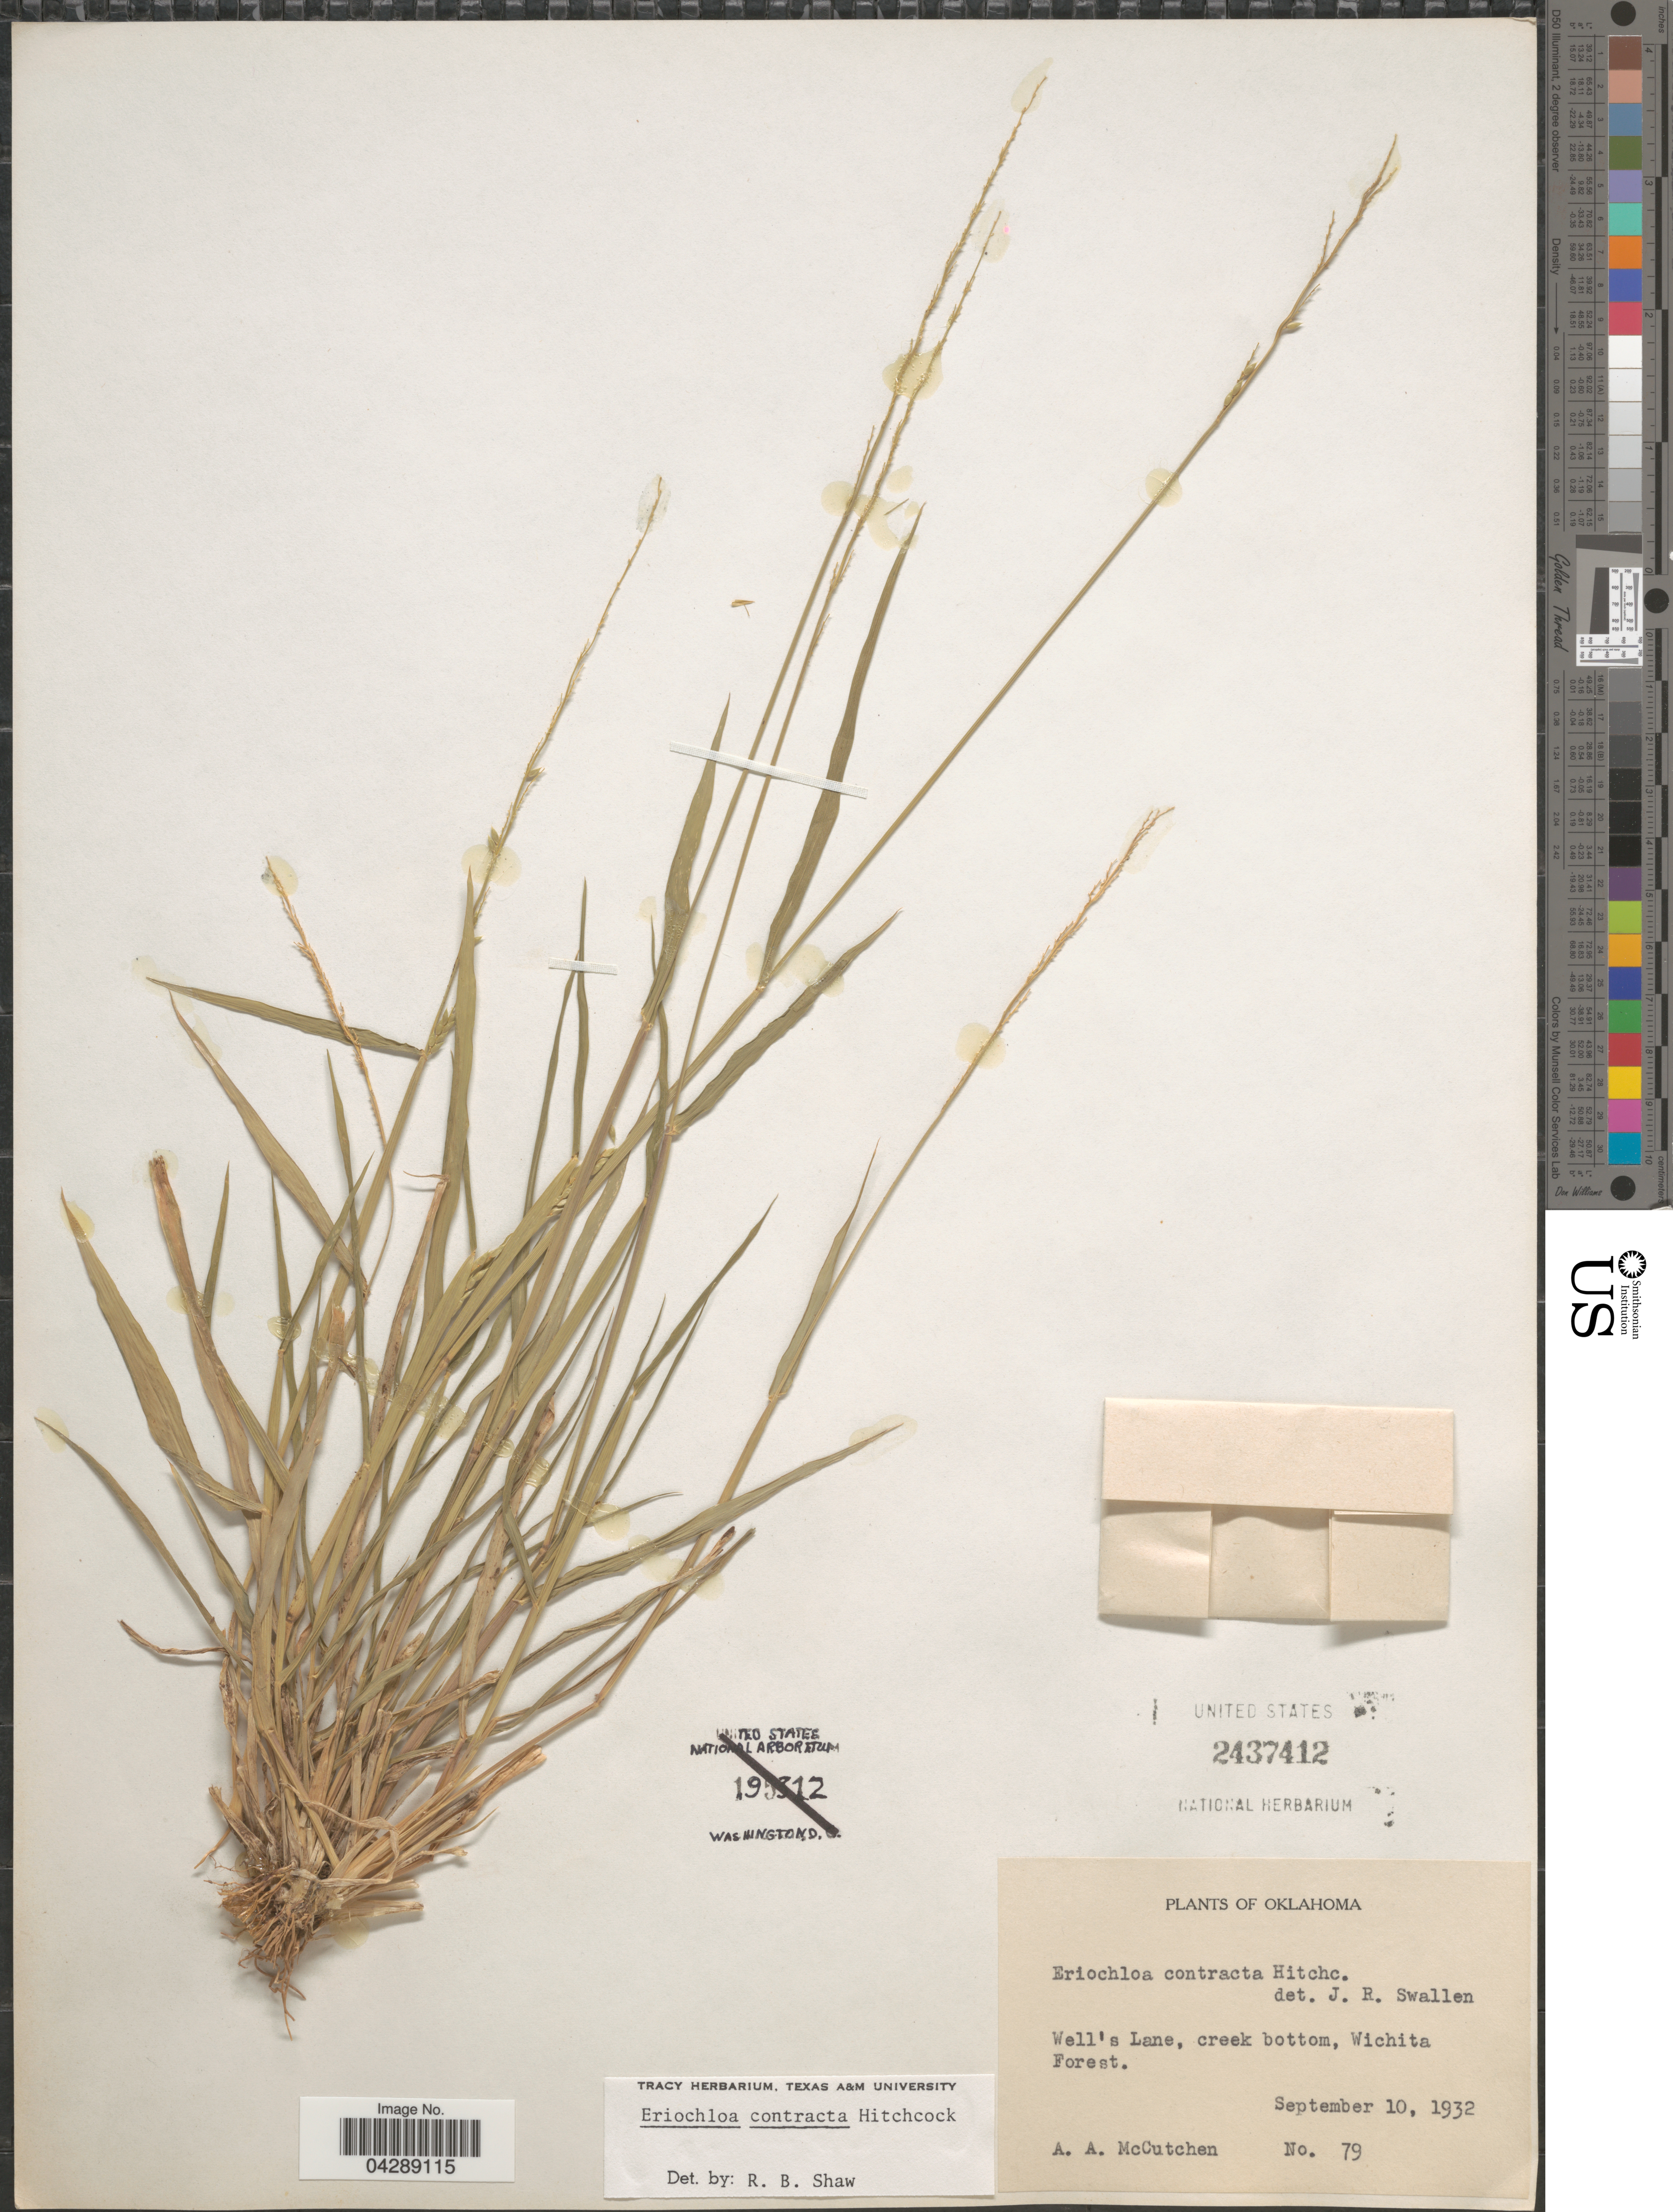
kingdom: Plantae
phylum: Tracheophyta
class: Liliopsida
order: Poales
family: Poaceae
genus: Eriochloa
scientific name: Eriochloa contracta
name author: Hitchc.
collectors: A. McCutchen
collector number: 79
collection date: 1932-09-10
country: United States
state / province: Oklahoma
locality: Well's Lane, creek bottom, Wichita Forest.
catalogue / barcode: US 2437412